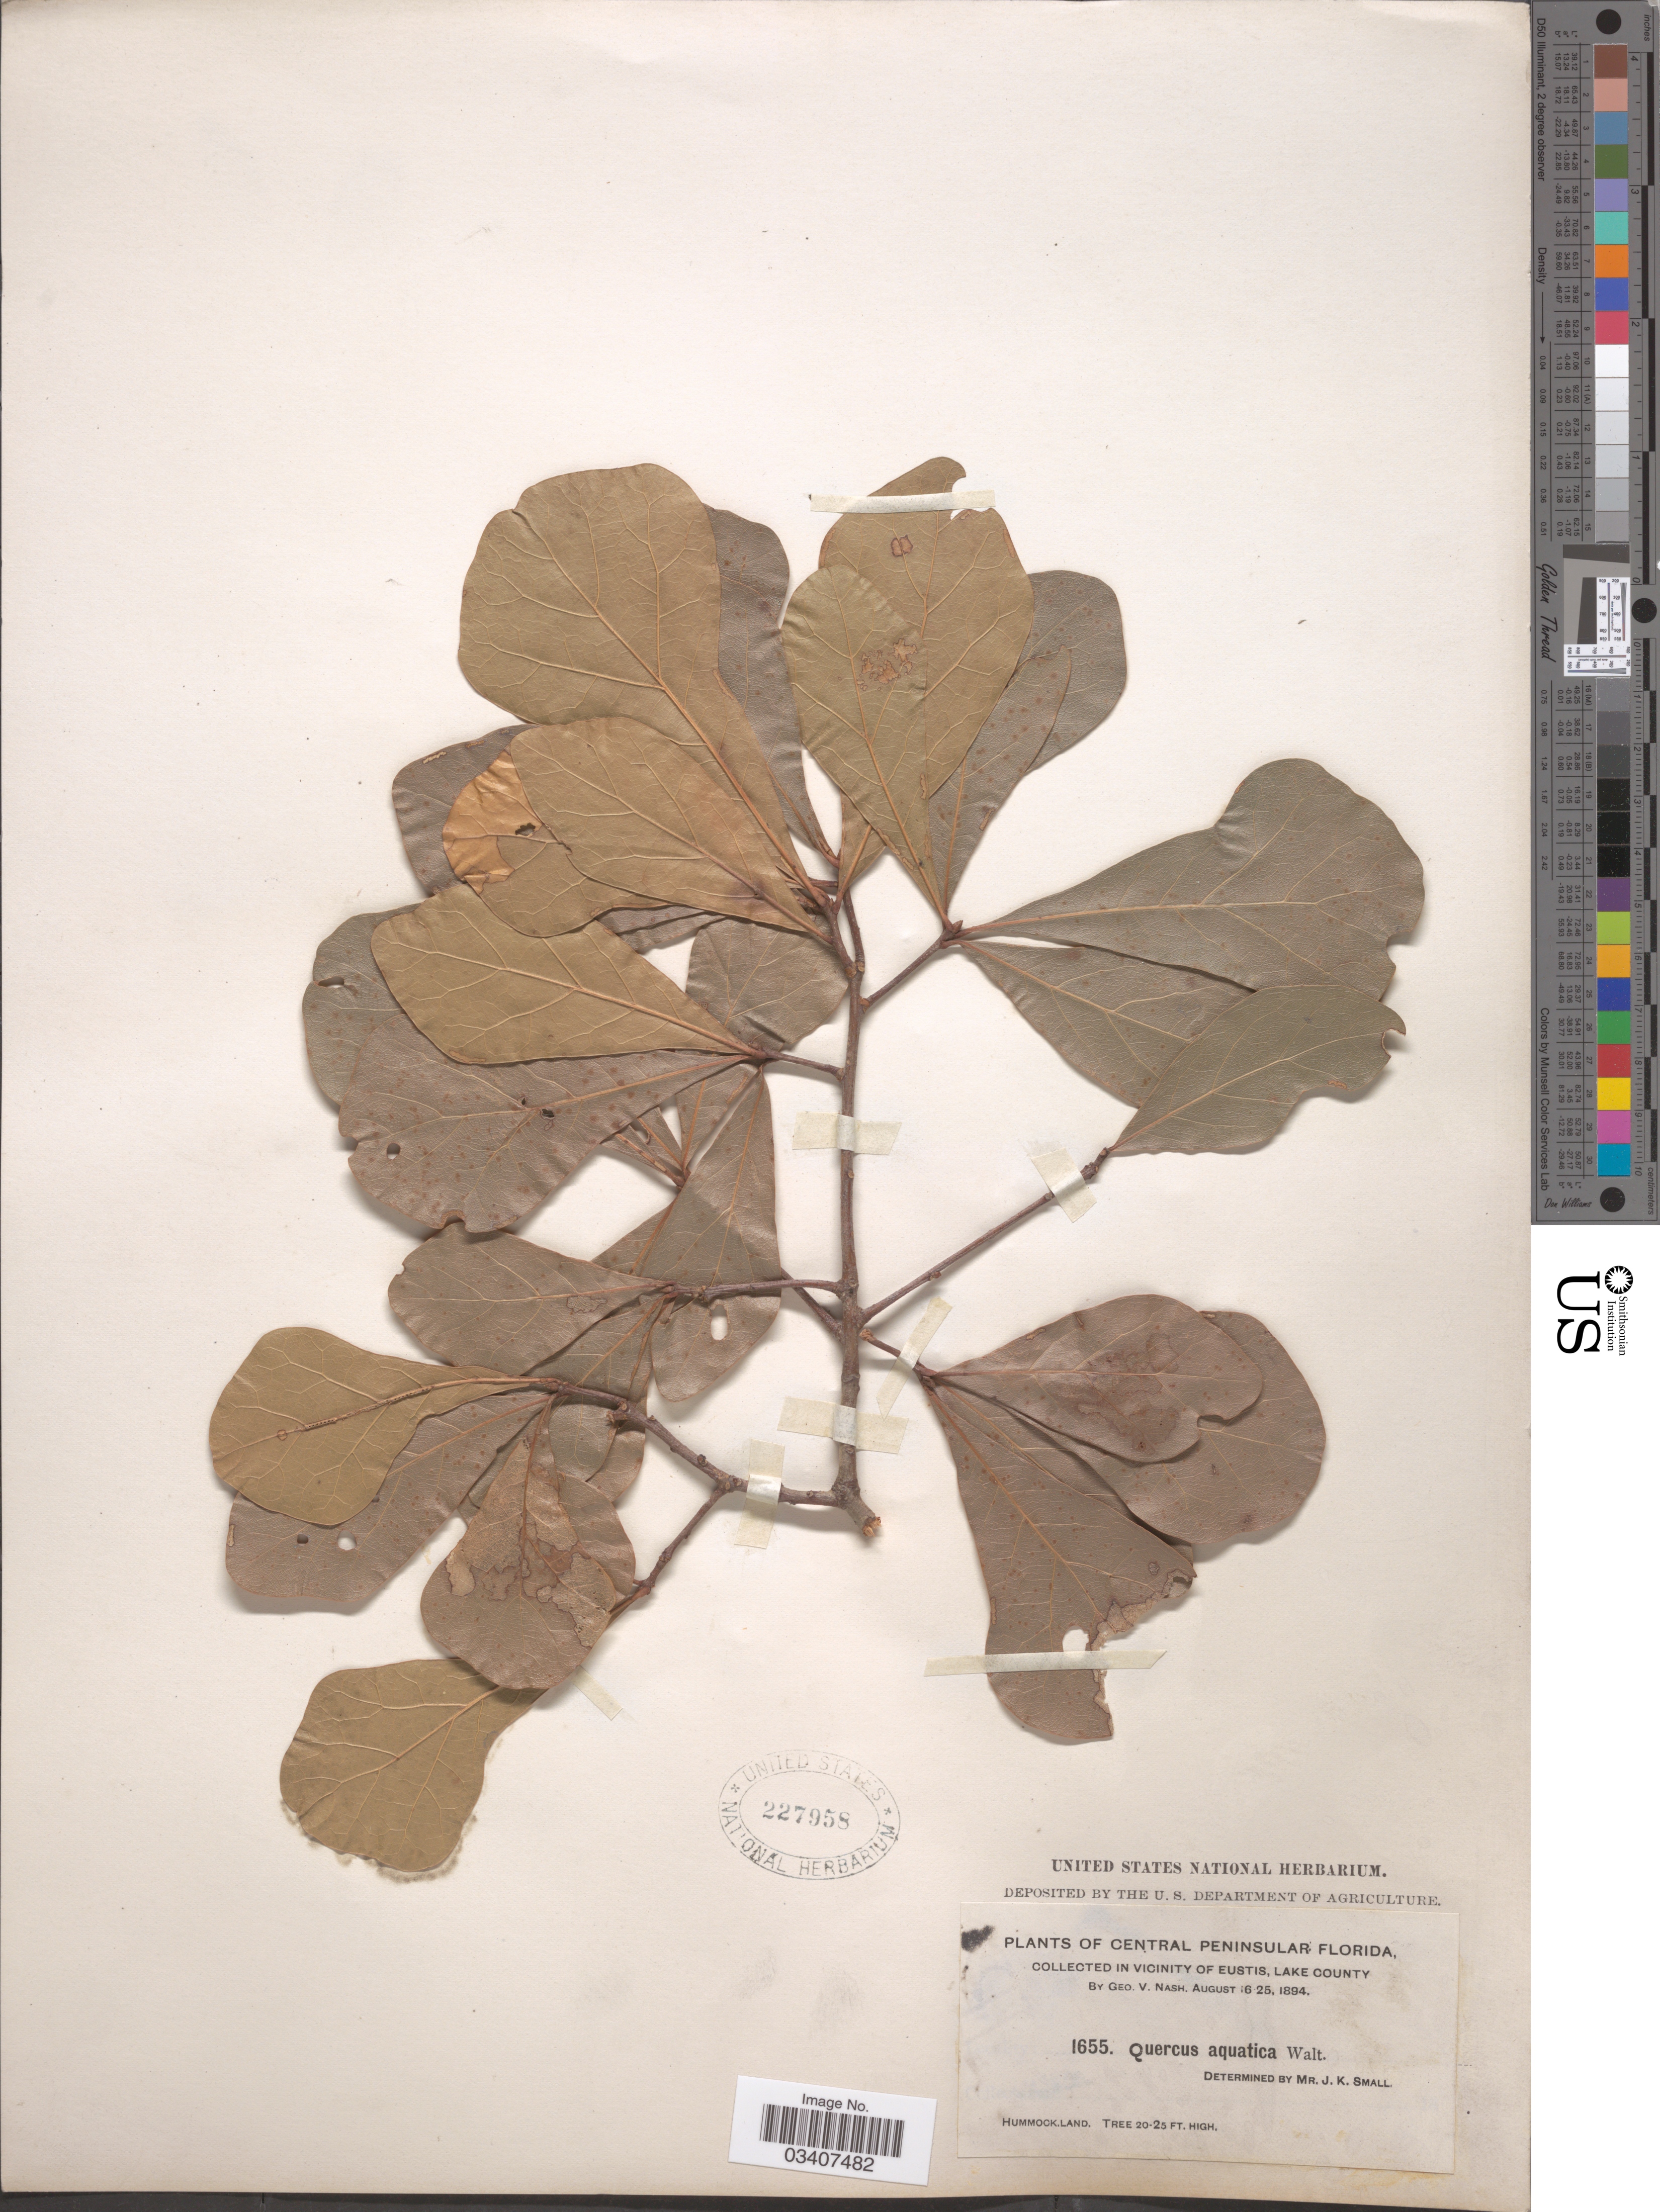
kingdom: Plantae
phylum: Tracheophyta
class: Magnoliopsida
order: Fagales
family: Fagaceae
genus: Quercus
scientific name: Quercus nigra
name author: L.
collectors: G. V. Nash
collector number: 1655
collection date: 1894-08-16/1894-08-25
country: United States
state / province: Florida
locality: Central Peninsular Florida. In vicinity of Eustis, Lake County. Hummockland.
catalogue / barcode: US 227958